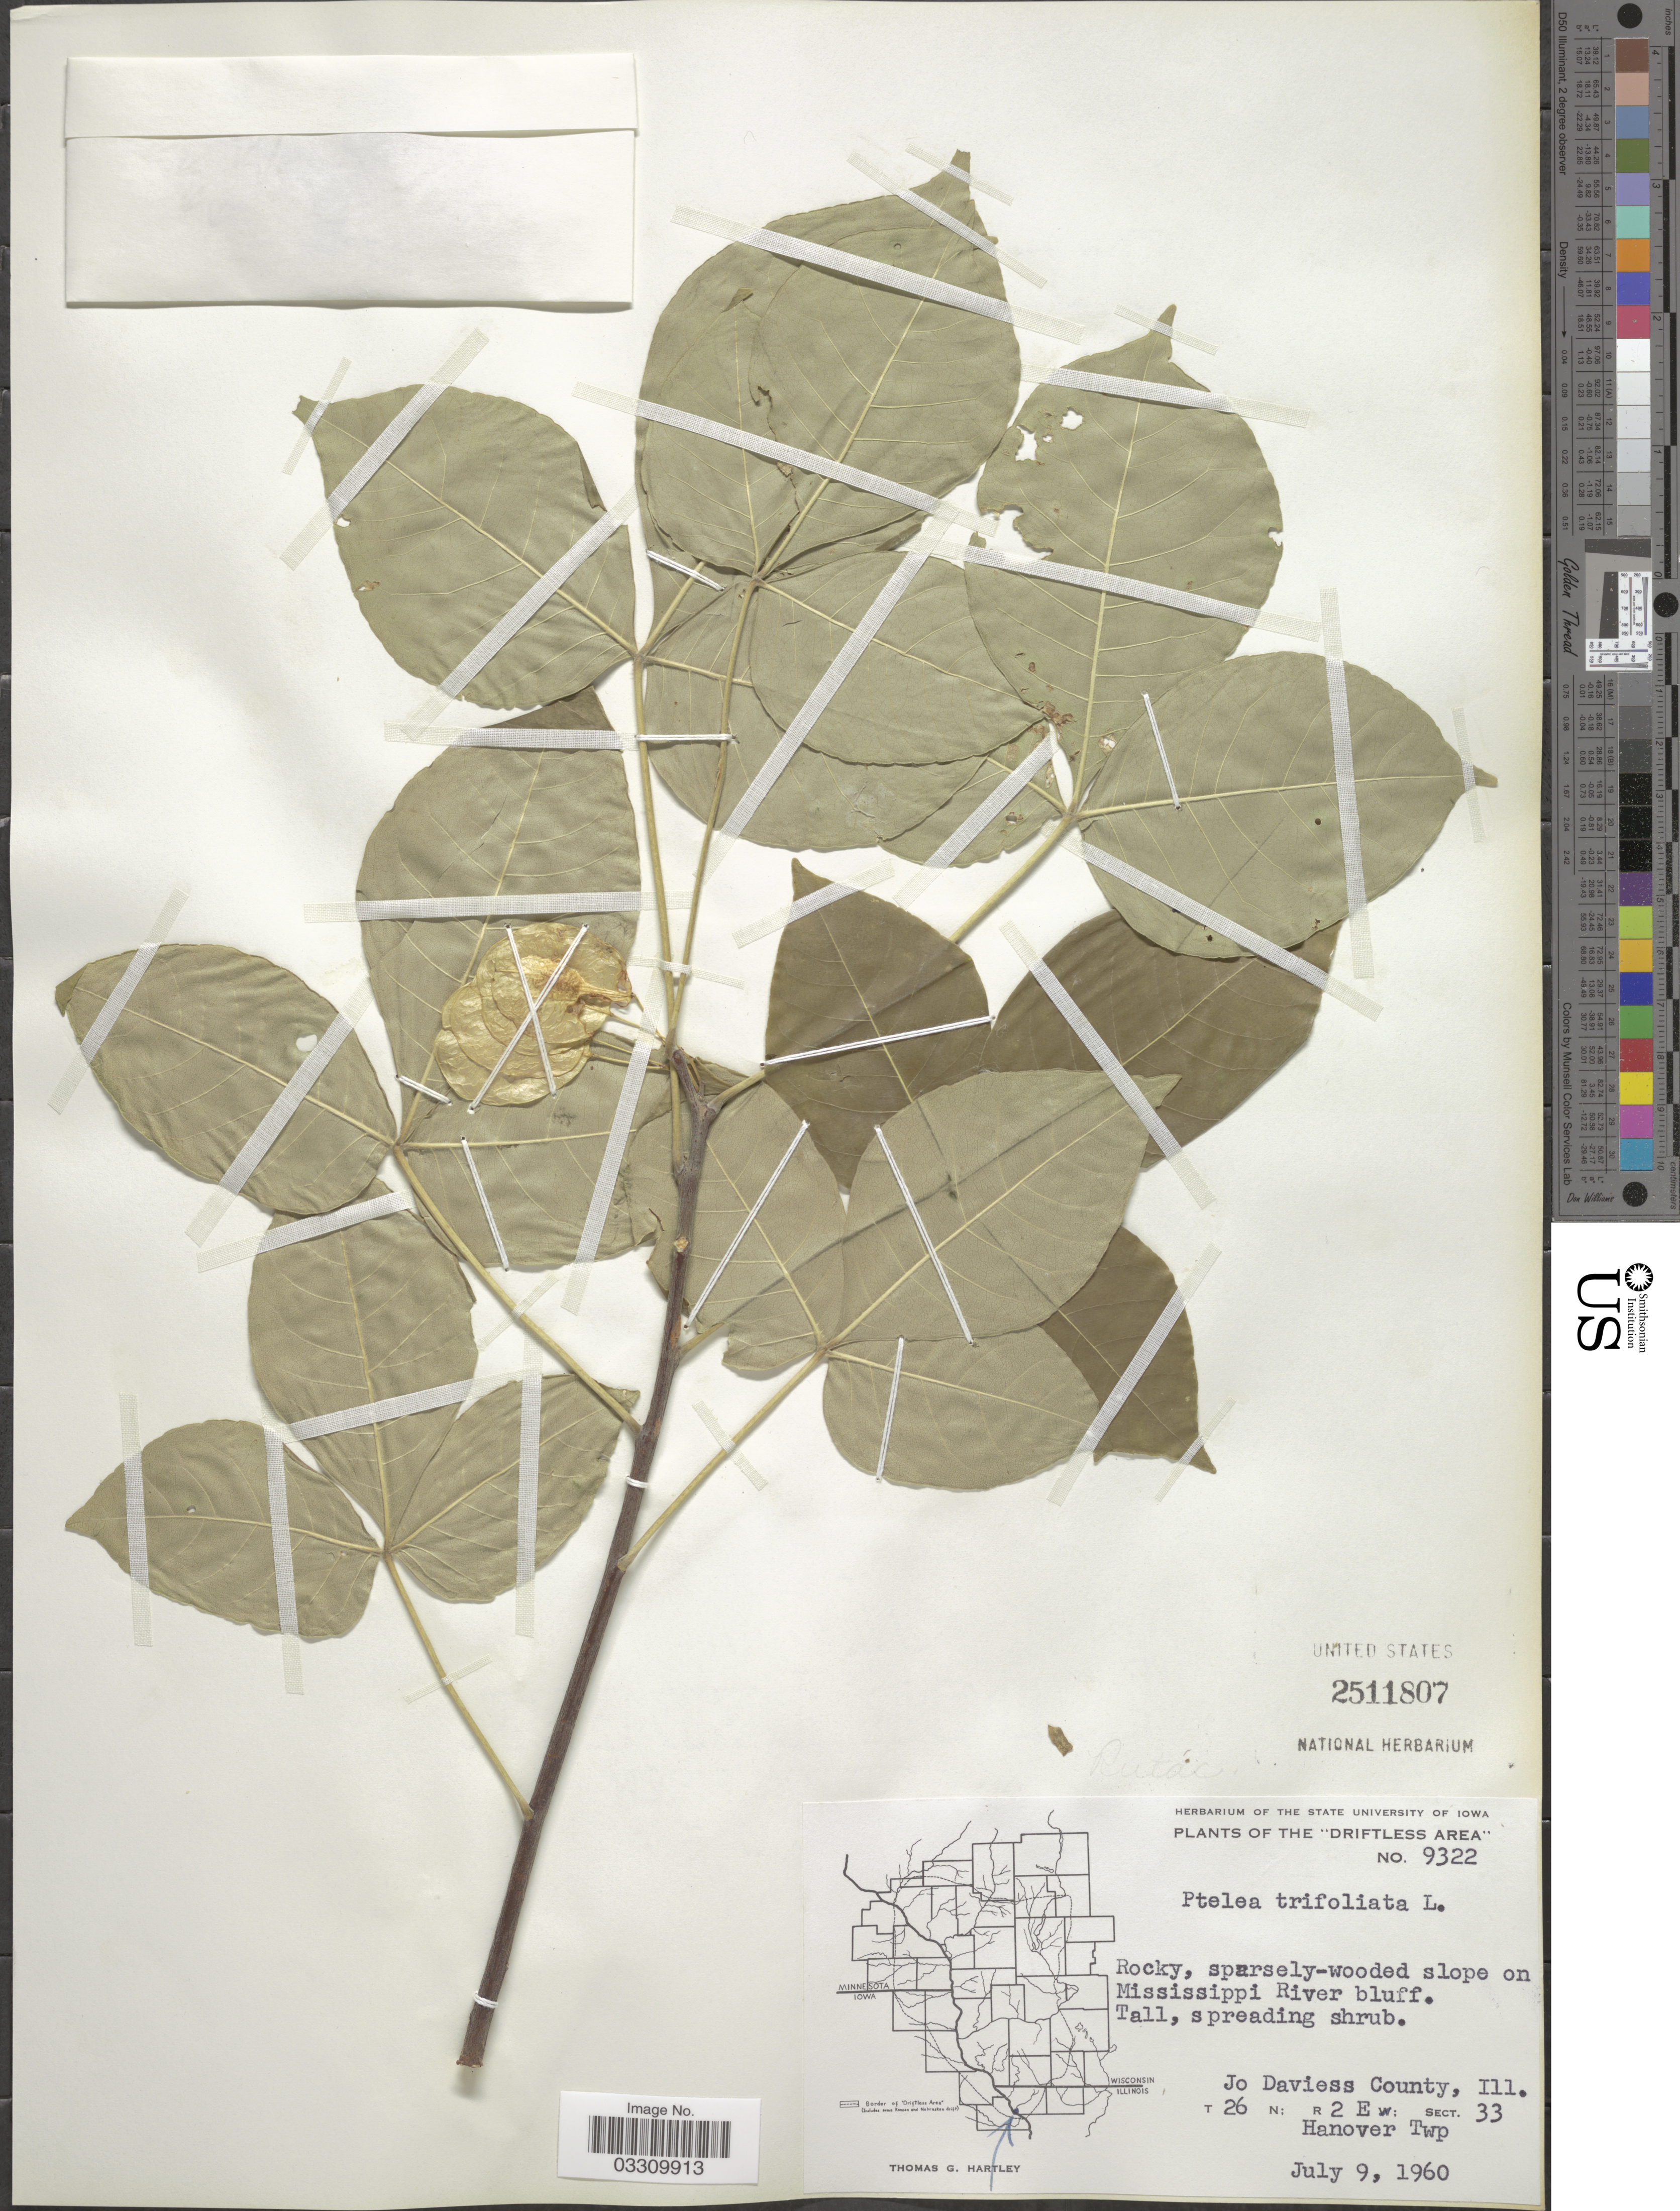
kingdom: Plantae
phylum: Tracheophyta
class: Magnoliopsida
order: Sapindales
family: Rutaceae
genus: Ptelea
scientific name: Ptelea trifoliata subsp. trifoliata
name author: L.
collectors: T. G. Hartley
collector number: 9322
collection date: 1960-07-09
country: United States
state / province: Illinois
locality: Driftless Area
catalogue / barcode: US 2511807